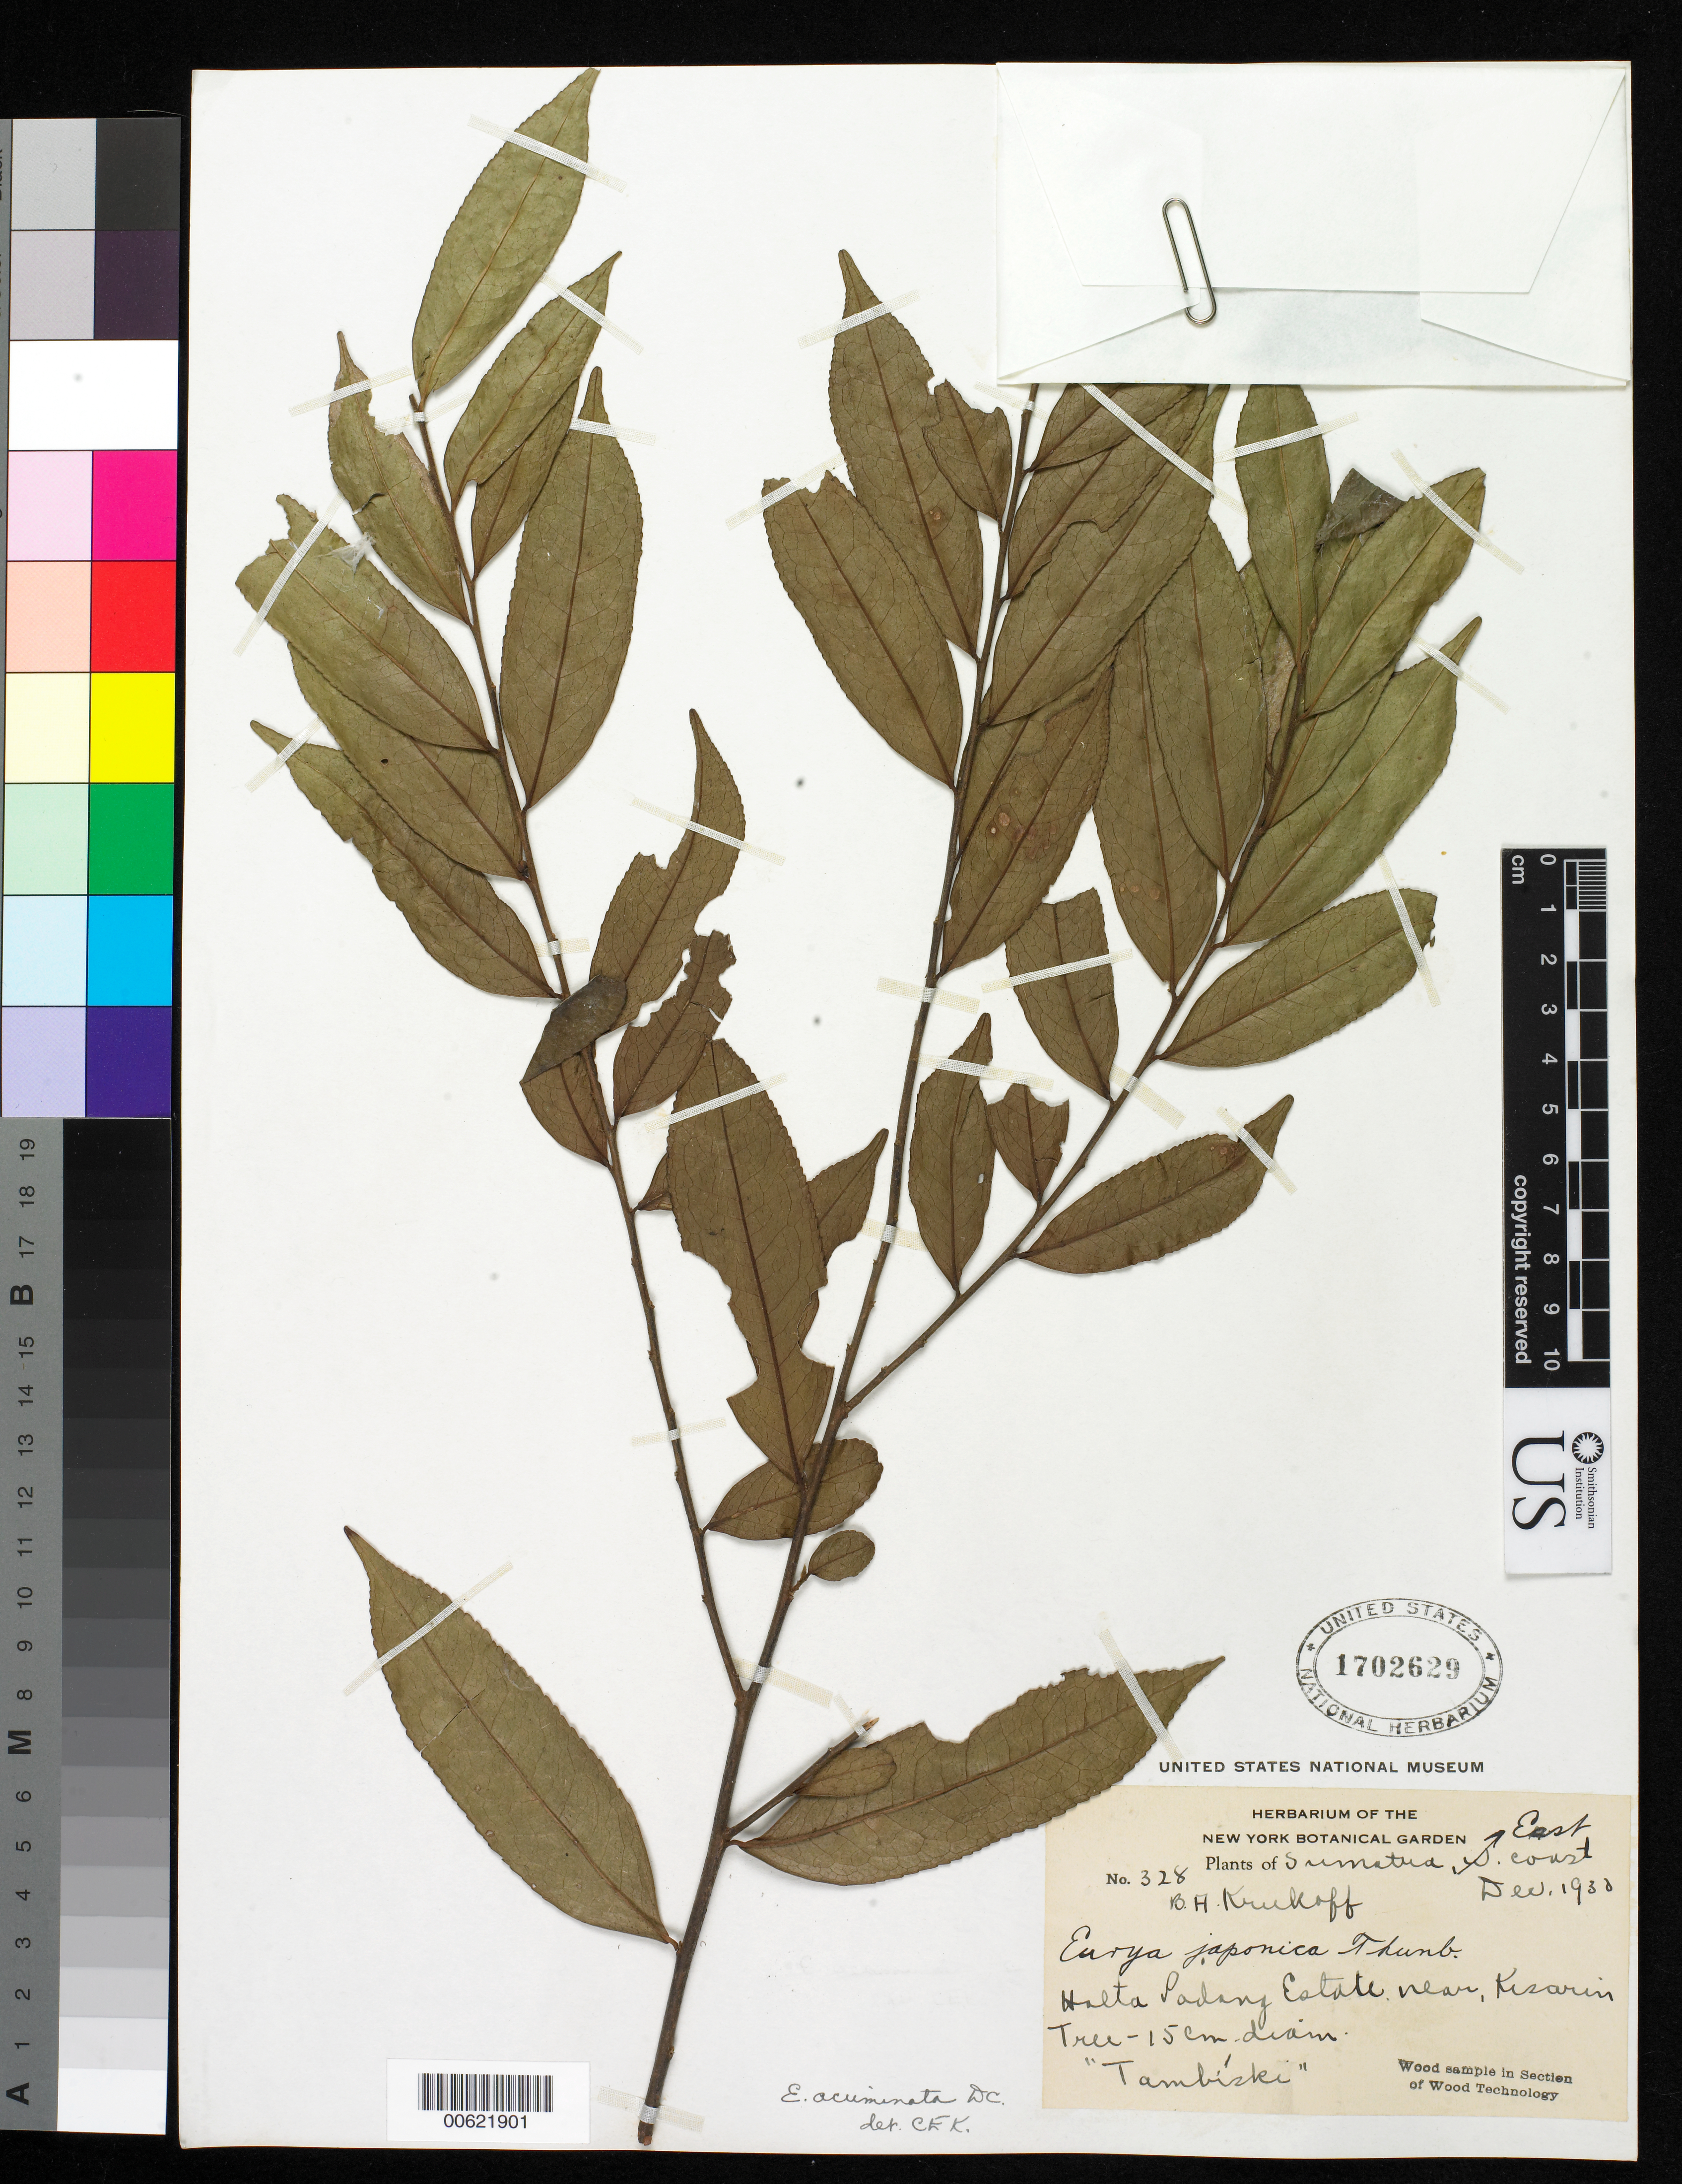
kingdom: Plantae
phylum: Tracheophyta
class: Magnoliopsida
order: Ericales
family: Pentaphylacaceae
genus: Eurya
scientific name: Eurya acuminata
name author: DC.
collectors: B. A. Krukoff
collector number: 328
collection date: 1930-12-01/1930-12-31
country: Indonesia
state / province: Sumatra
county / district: Sumatera Utara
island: Sumatra I.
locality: (East Coast) Hoeta Padang Estate, near Kisarin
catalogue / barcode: US 1702629